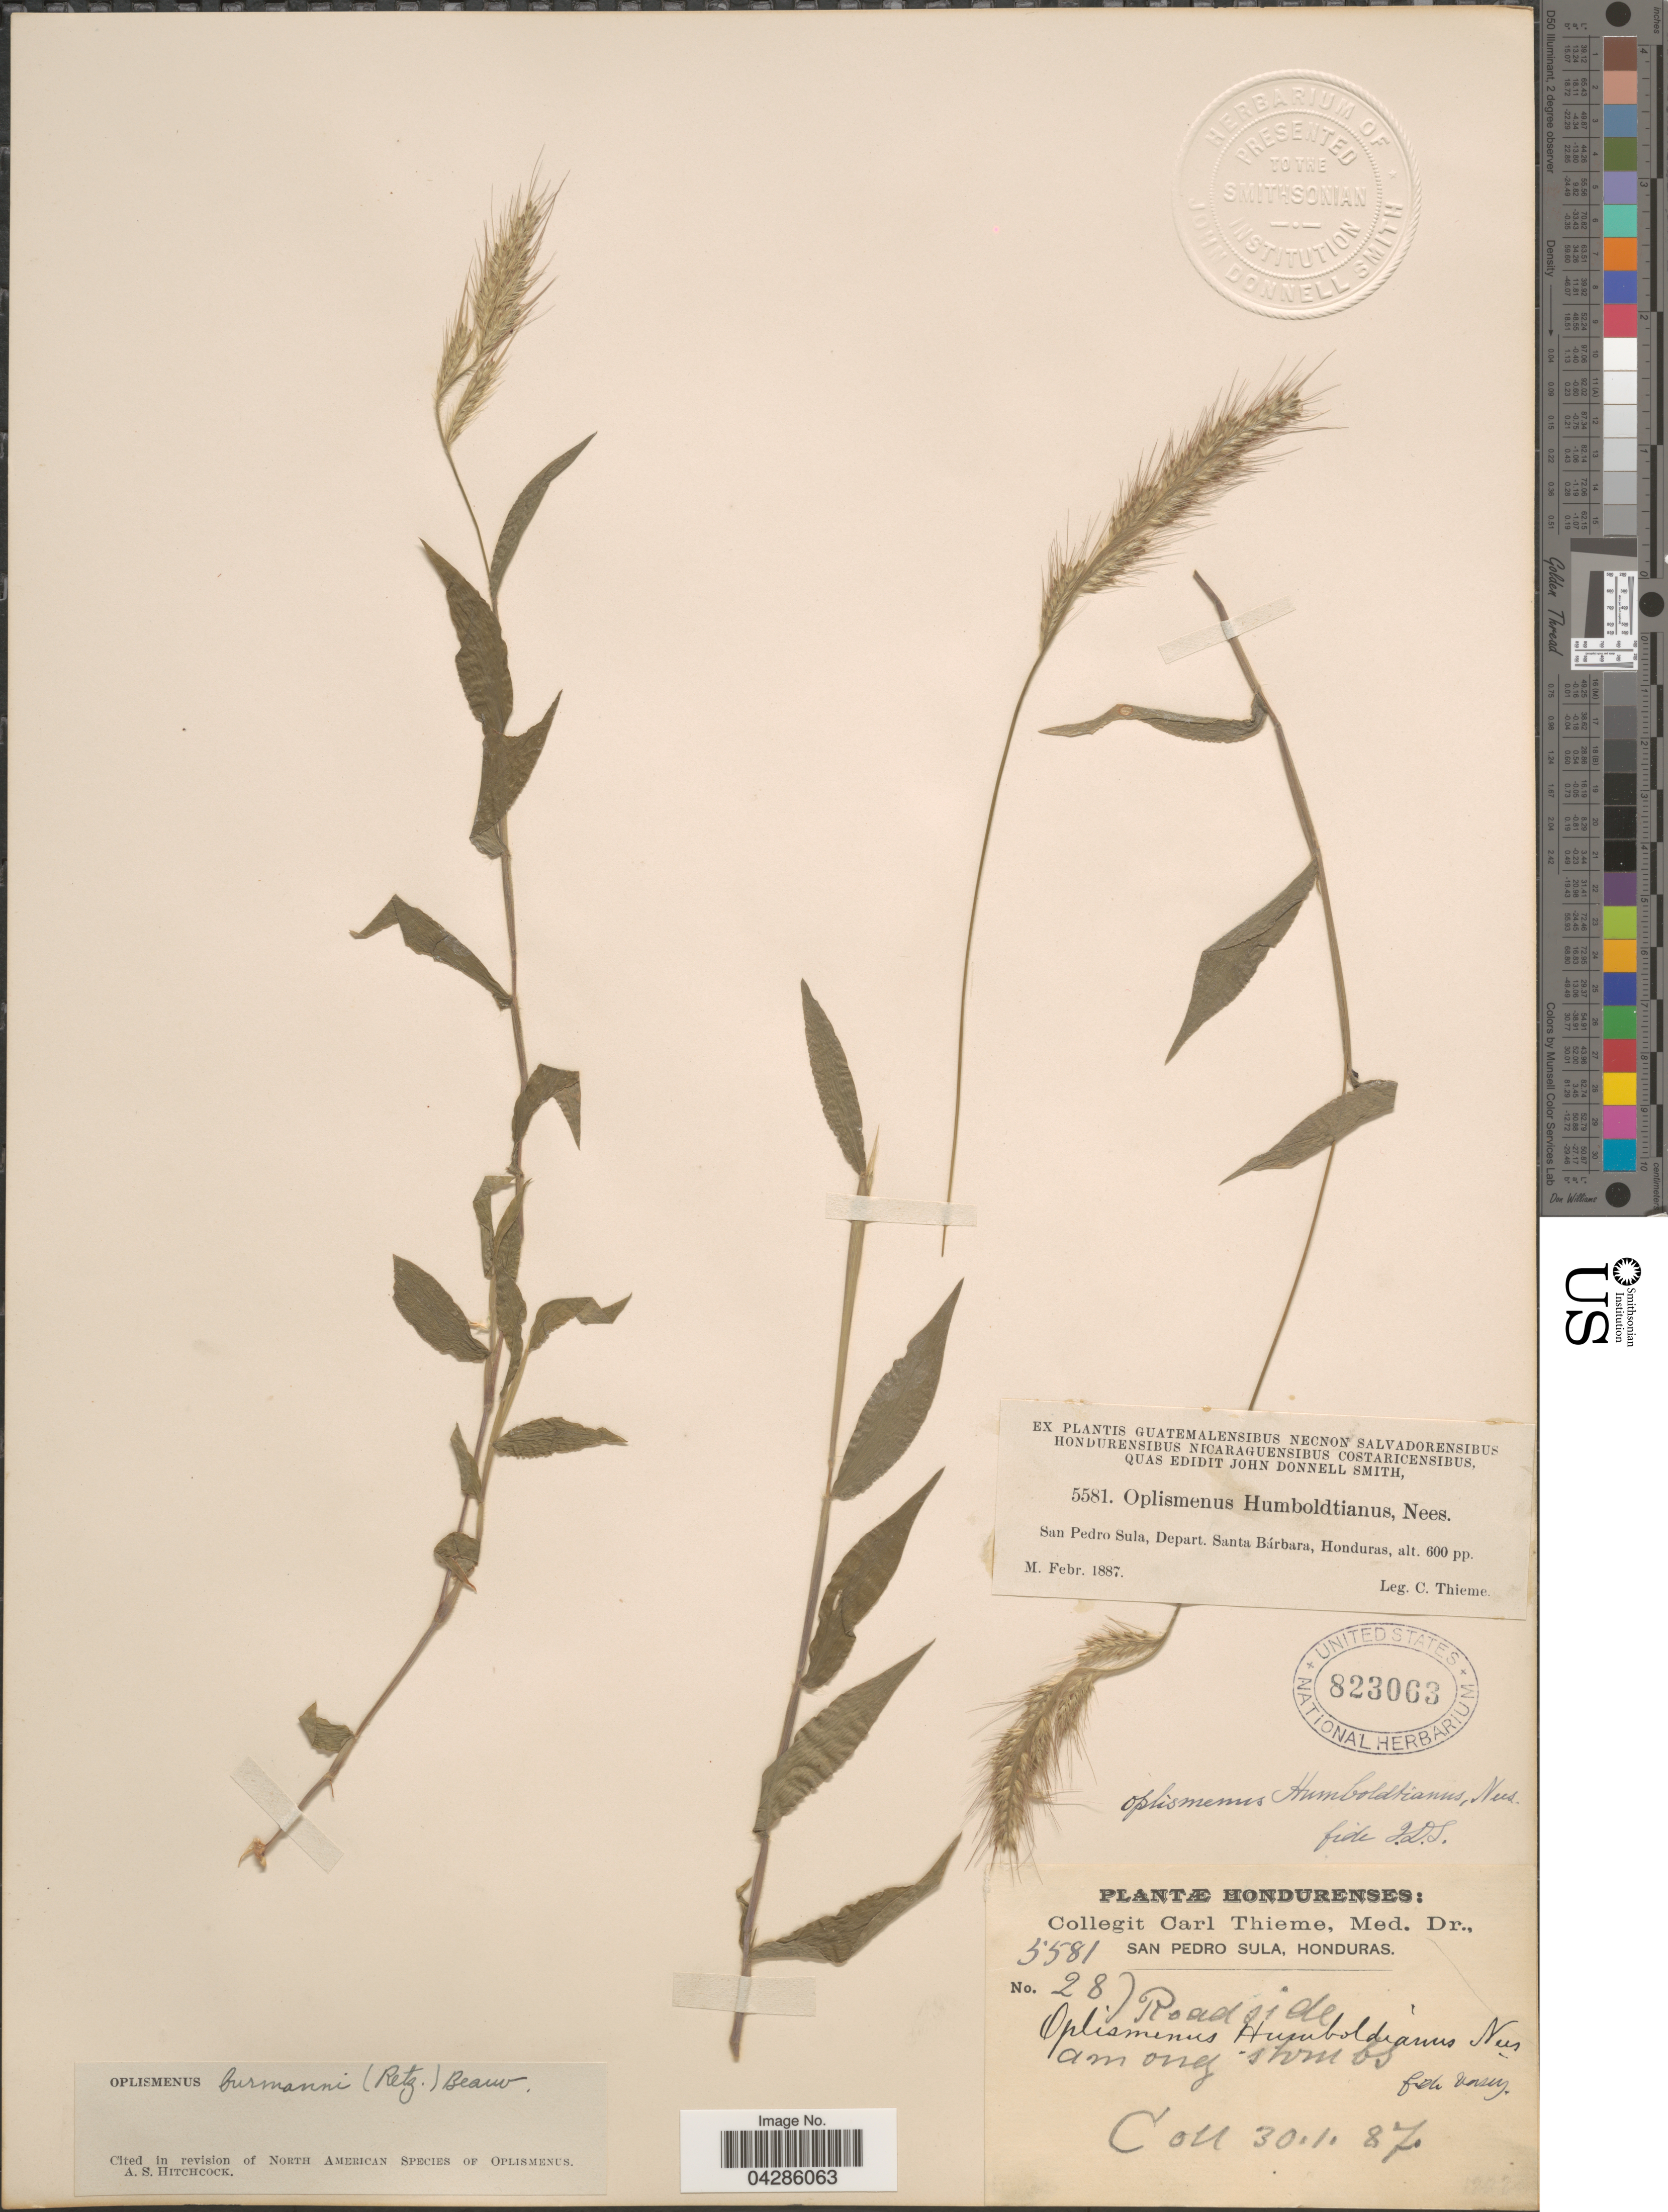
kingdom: Plantae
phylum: Tracheophyta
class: Liliopsida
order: Poales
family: Poaceae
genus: Oplismenus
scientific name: Oplismenus burmannii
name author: (Retz.) P. Beauv.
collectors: C. Thieme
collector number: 5581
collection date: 1887-02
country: Honduras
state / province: Santa Barbara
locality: San Pedro Sula, Depart. Santa Bárbara.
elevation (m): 183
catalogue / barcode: US 823063